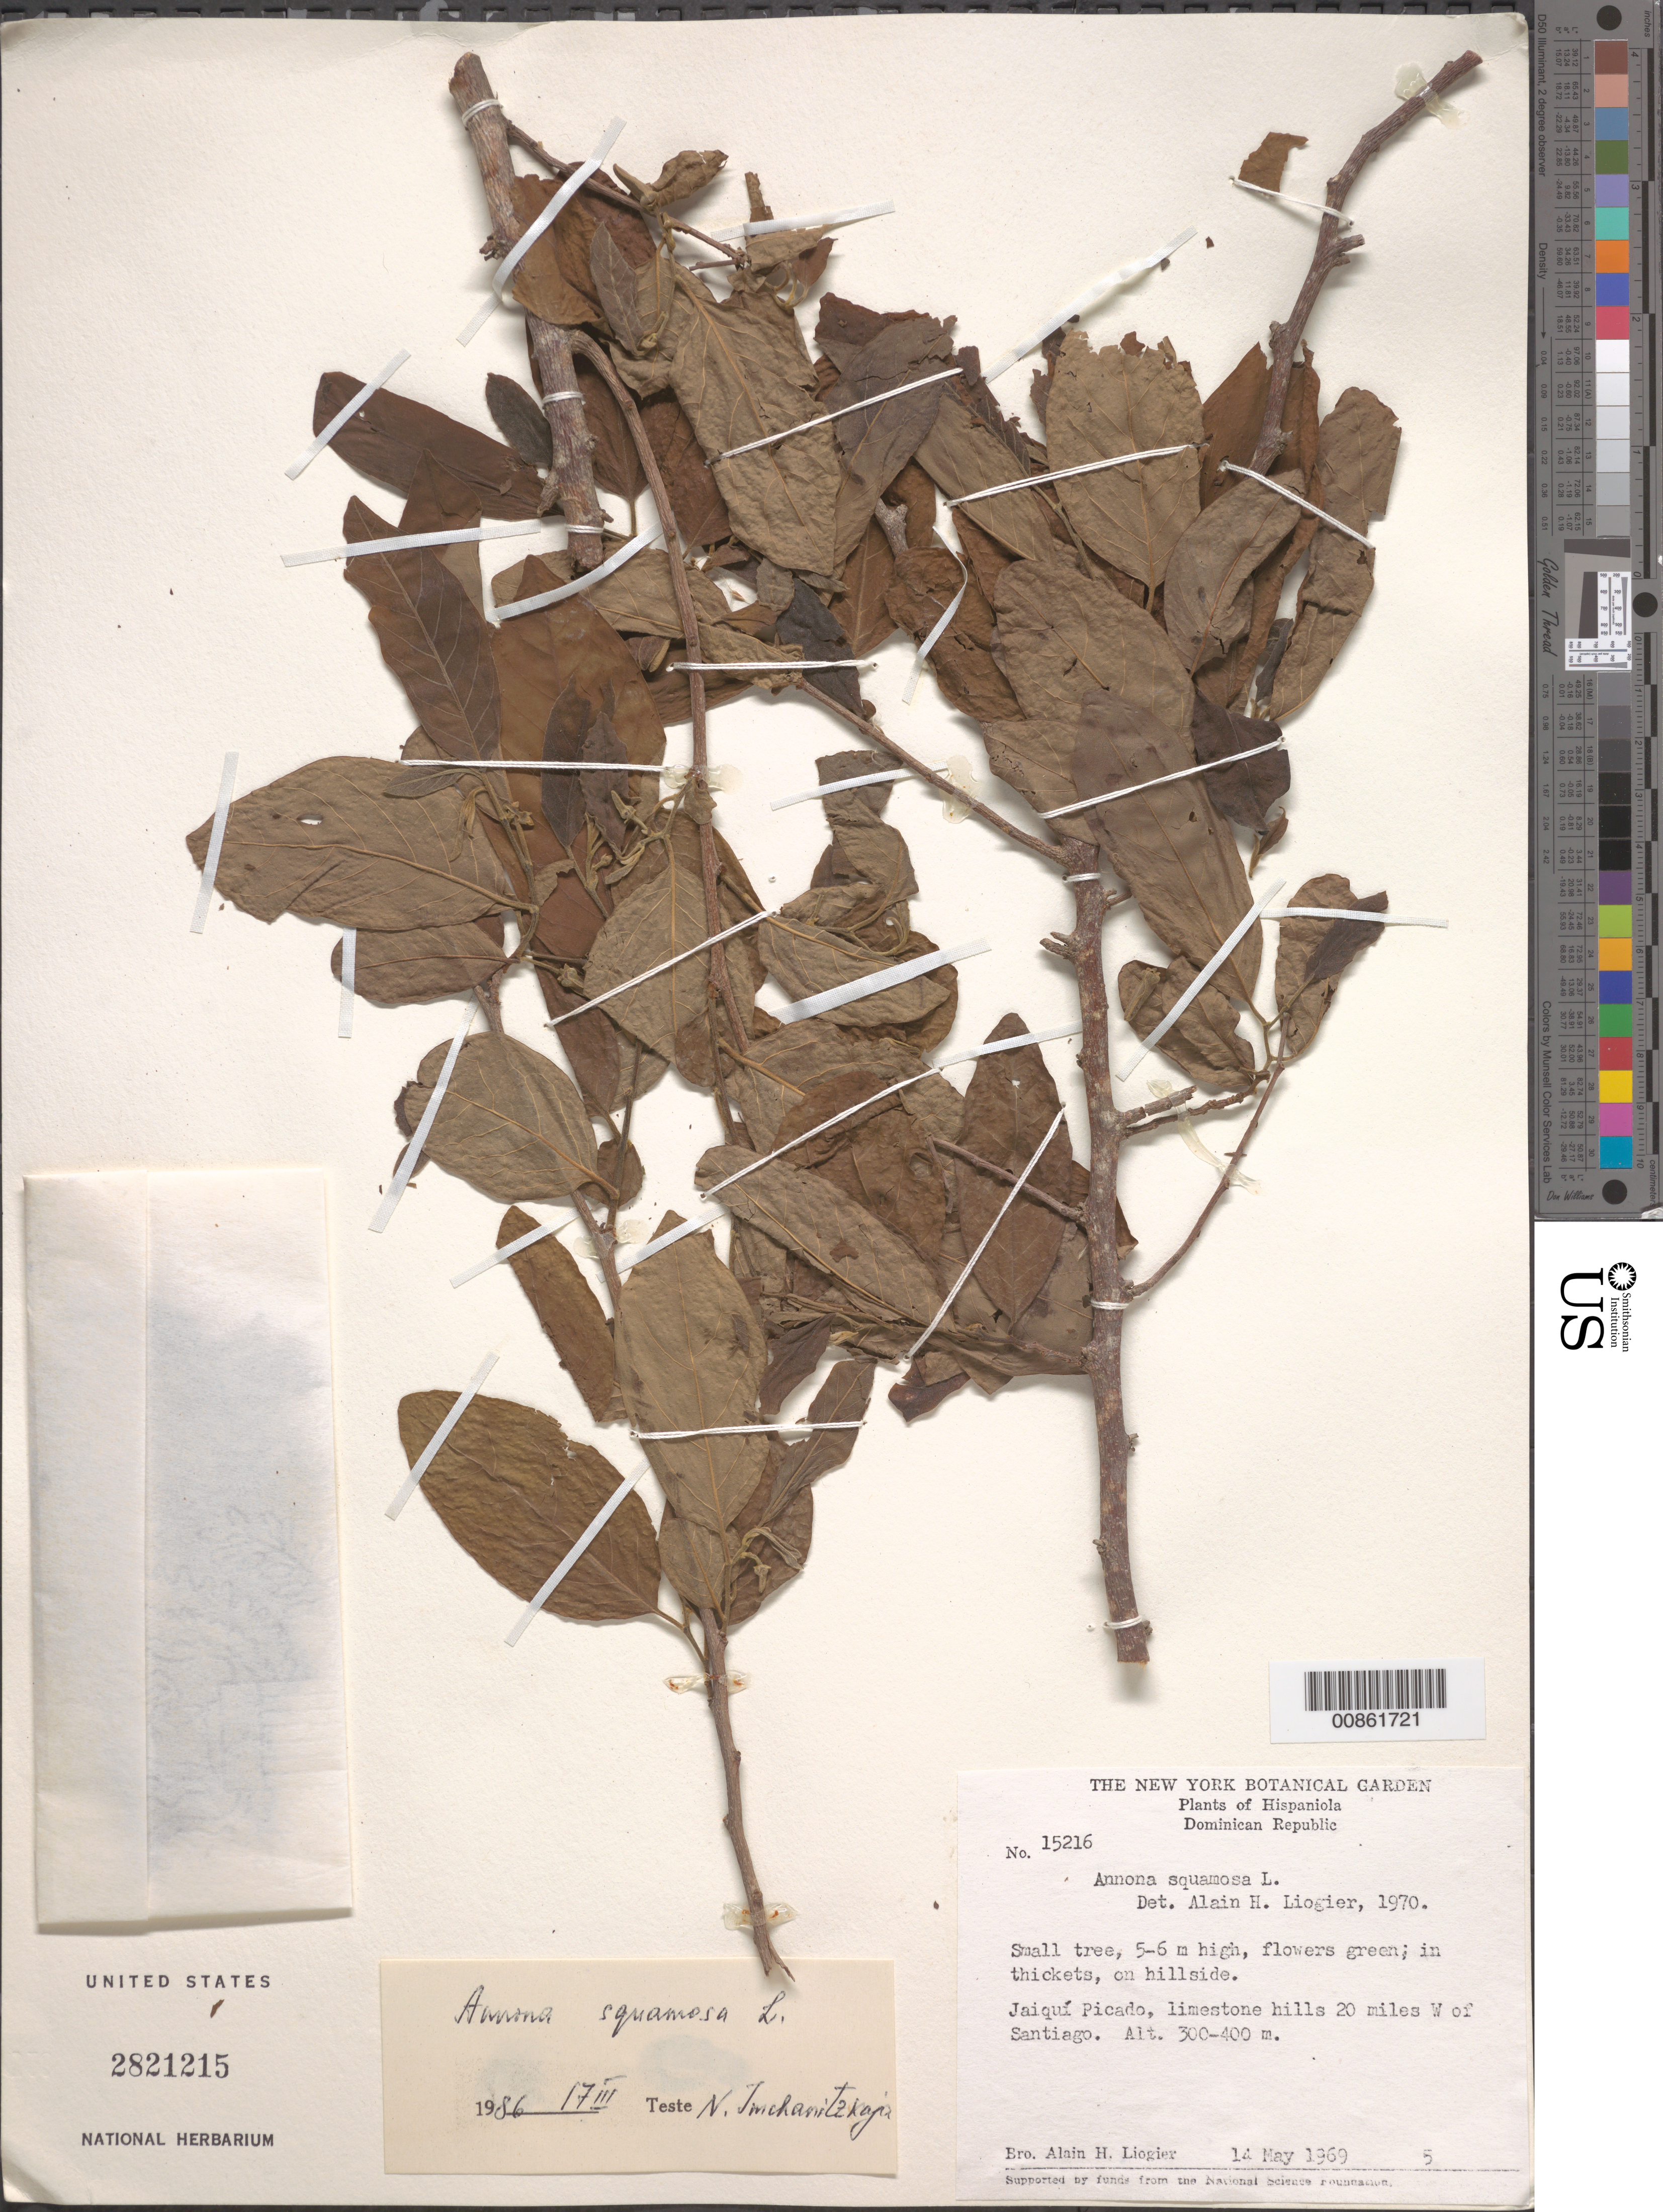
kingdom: Plantae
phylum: Tracheophyta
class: Magnoliopsida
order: Magnoliales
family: Annonaceae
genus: Annona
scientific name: Annona squamosa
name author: L.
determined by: Imchanitzkaja, N.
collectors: A. H. Liogier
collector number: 15216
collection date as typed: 14 May 1969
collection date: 1969-05-14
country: Dominican Republic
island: Hispaniola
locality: Jaiquí Picado, 20 miles W of Santiago.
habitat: In thickets, on limestone hills.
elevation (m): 300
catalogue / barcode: US 2821215